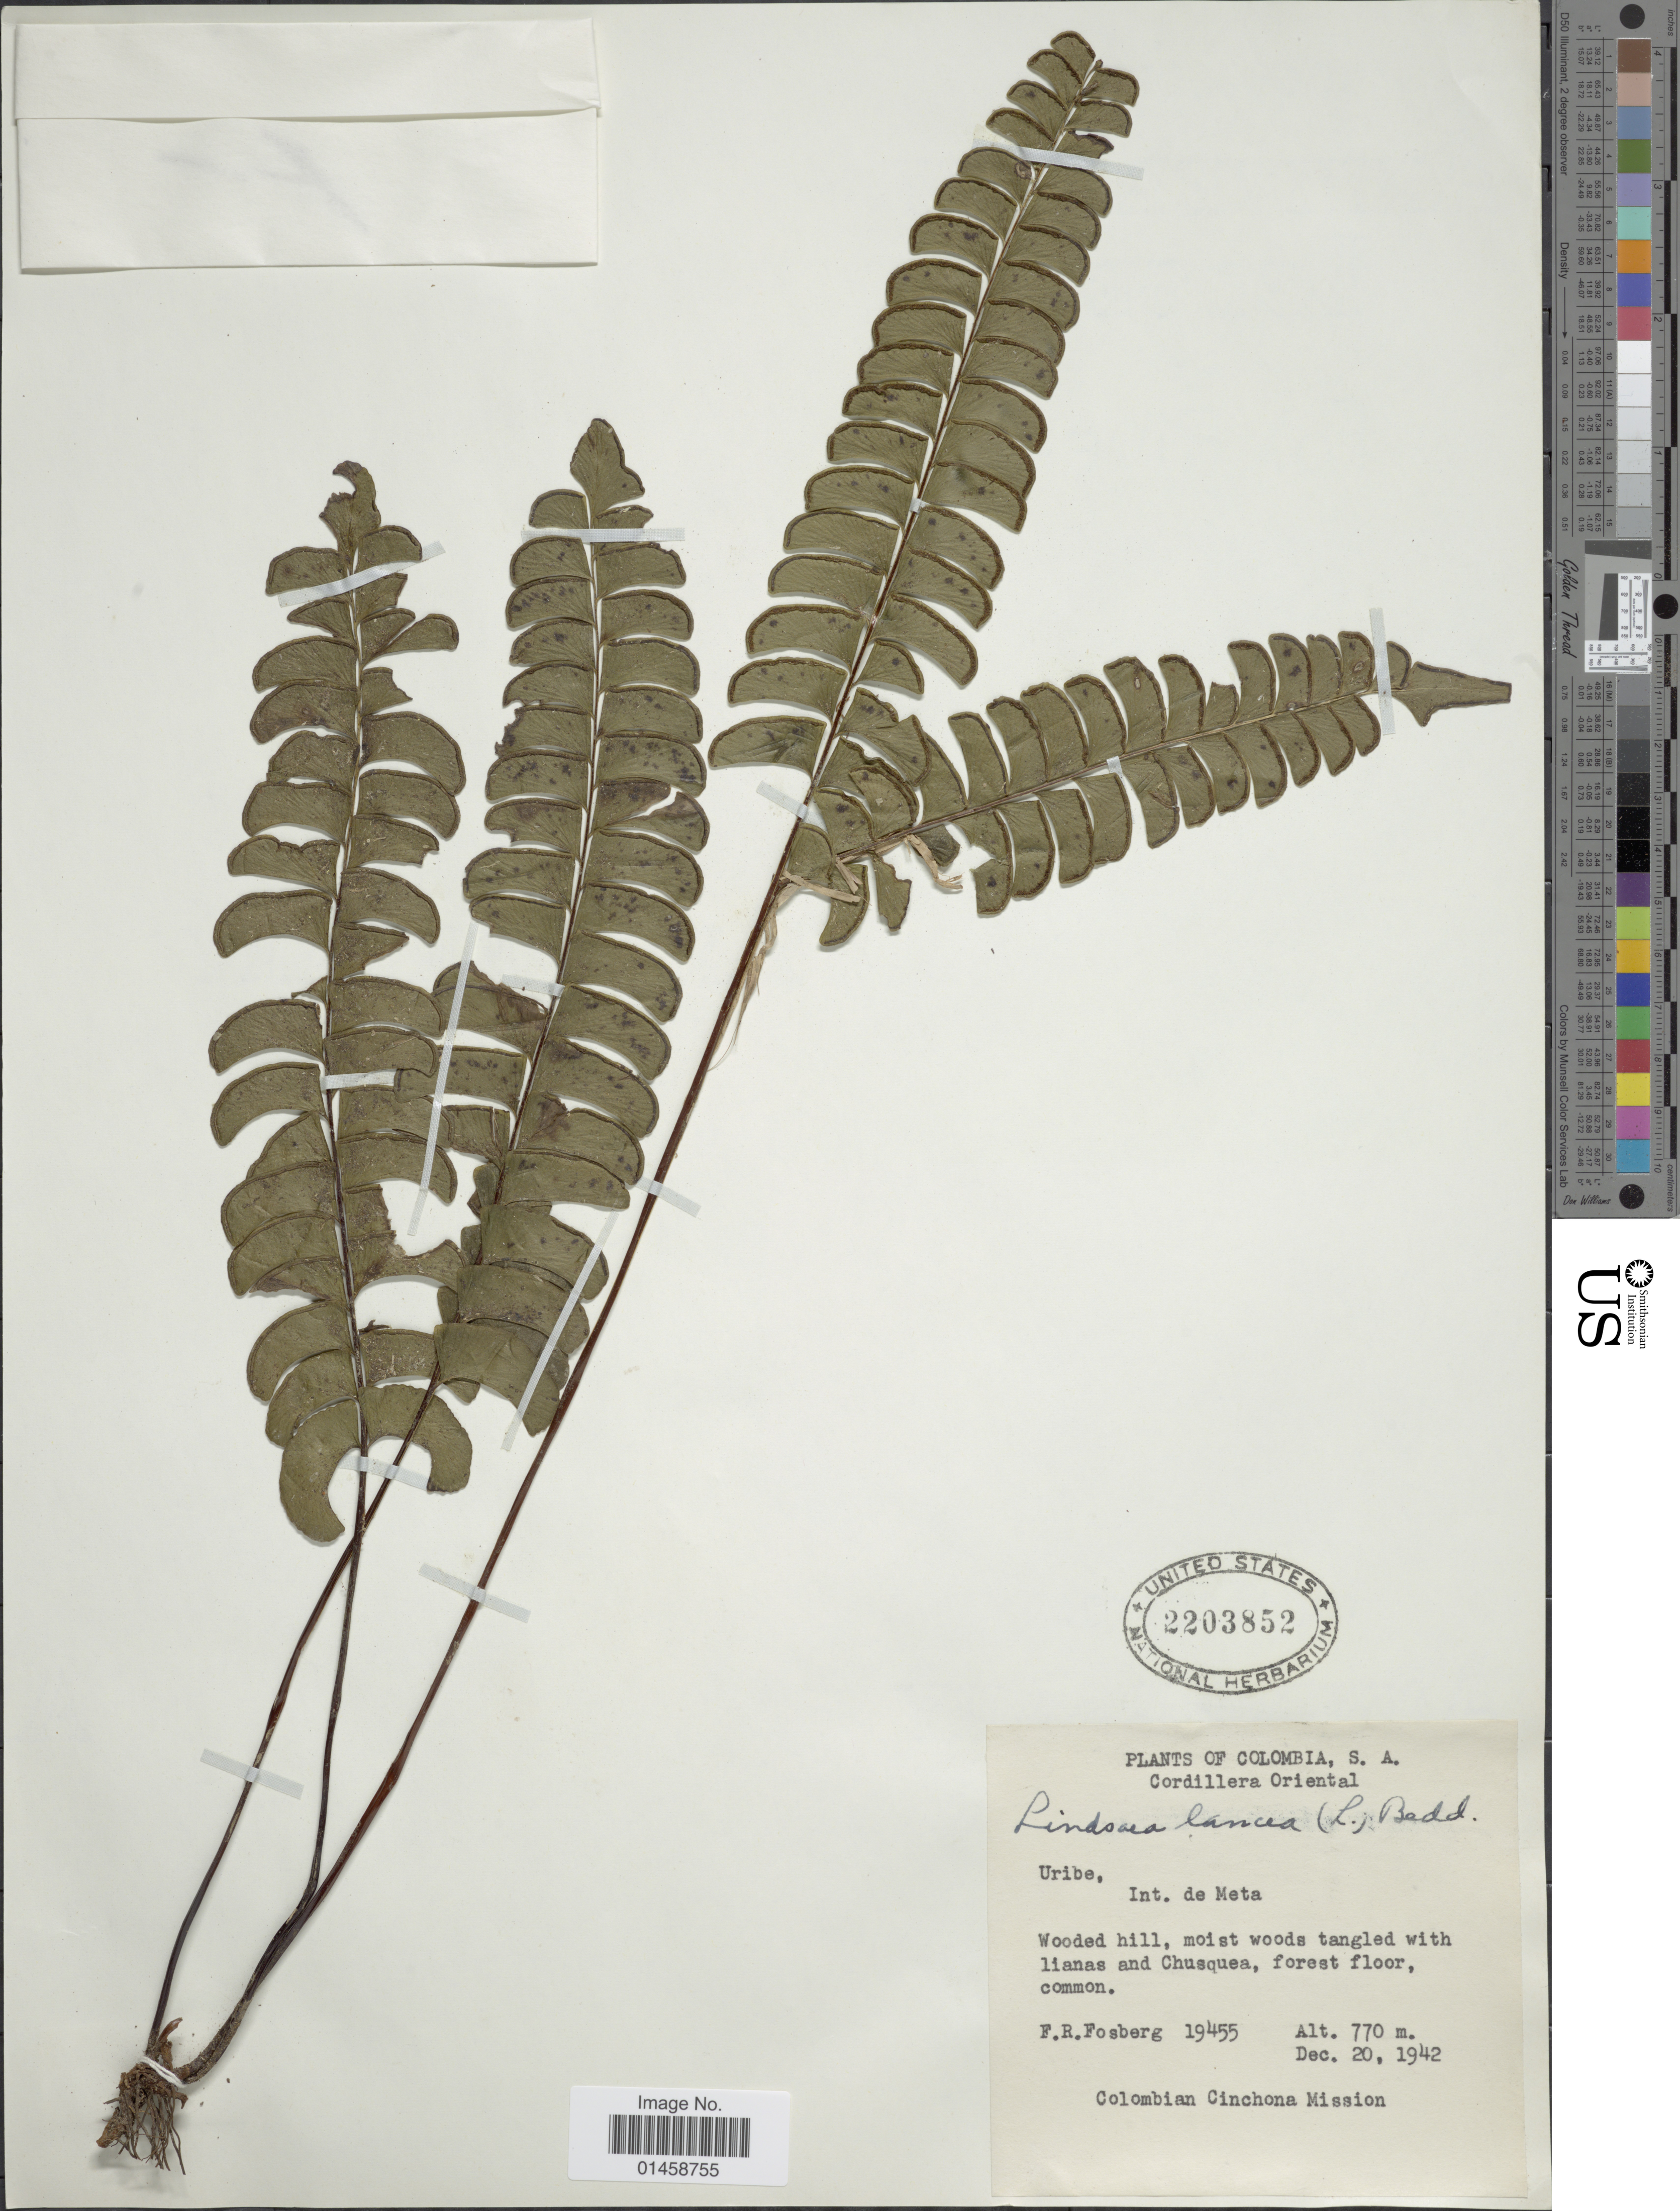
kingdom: Plantae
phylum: Tracheophyta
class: Polypodiopsida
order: Polypodiales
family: Lindsaeaceae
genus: Lindsaea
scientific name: Lindsaea lancea var. lancea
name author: (L.) Bedd.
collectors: F. R. Fosberg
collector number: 19455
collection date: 1942-12-20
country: Colombia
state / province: Meta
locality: Uribe, Int. de Meta. Cordillera Oriental.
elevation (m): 770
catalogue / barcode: US 2203852